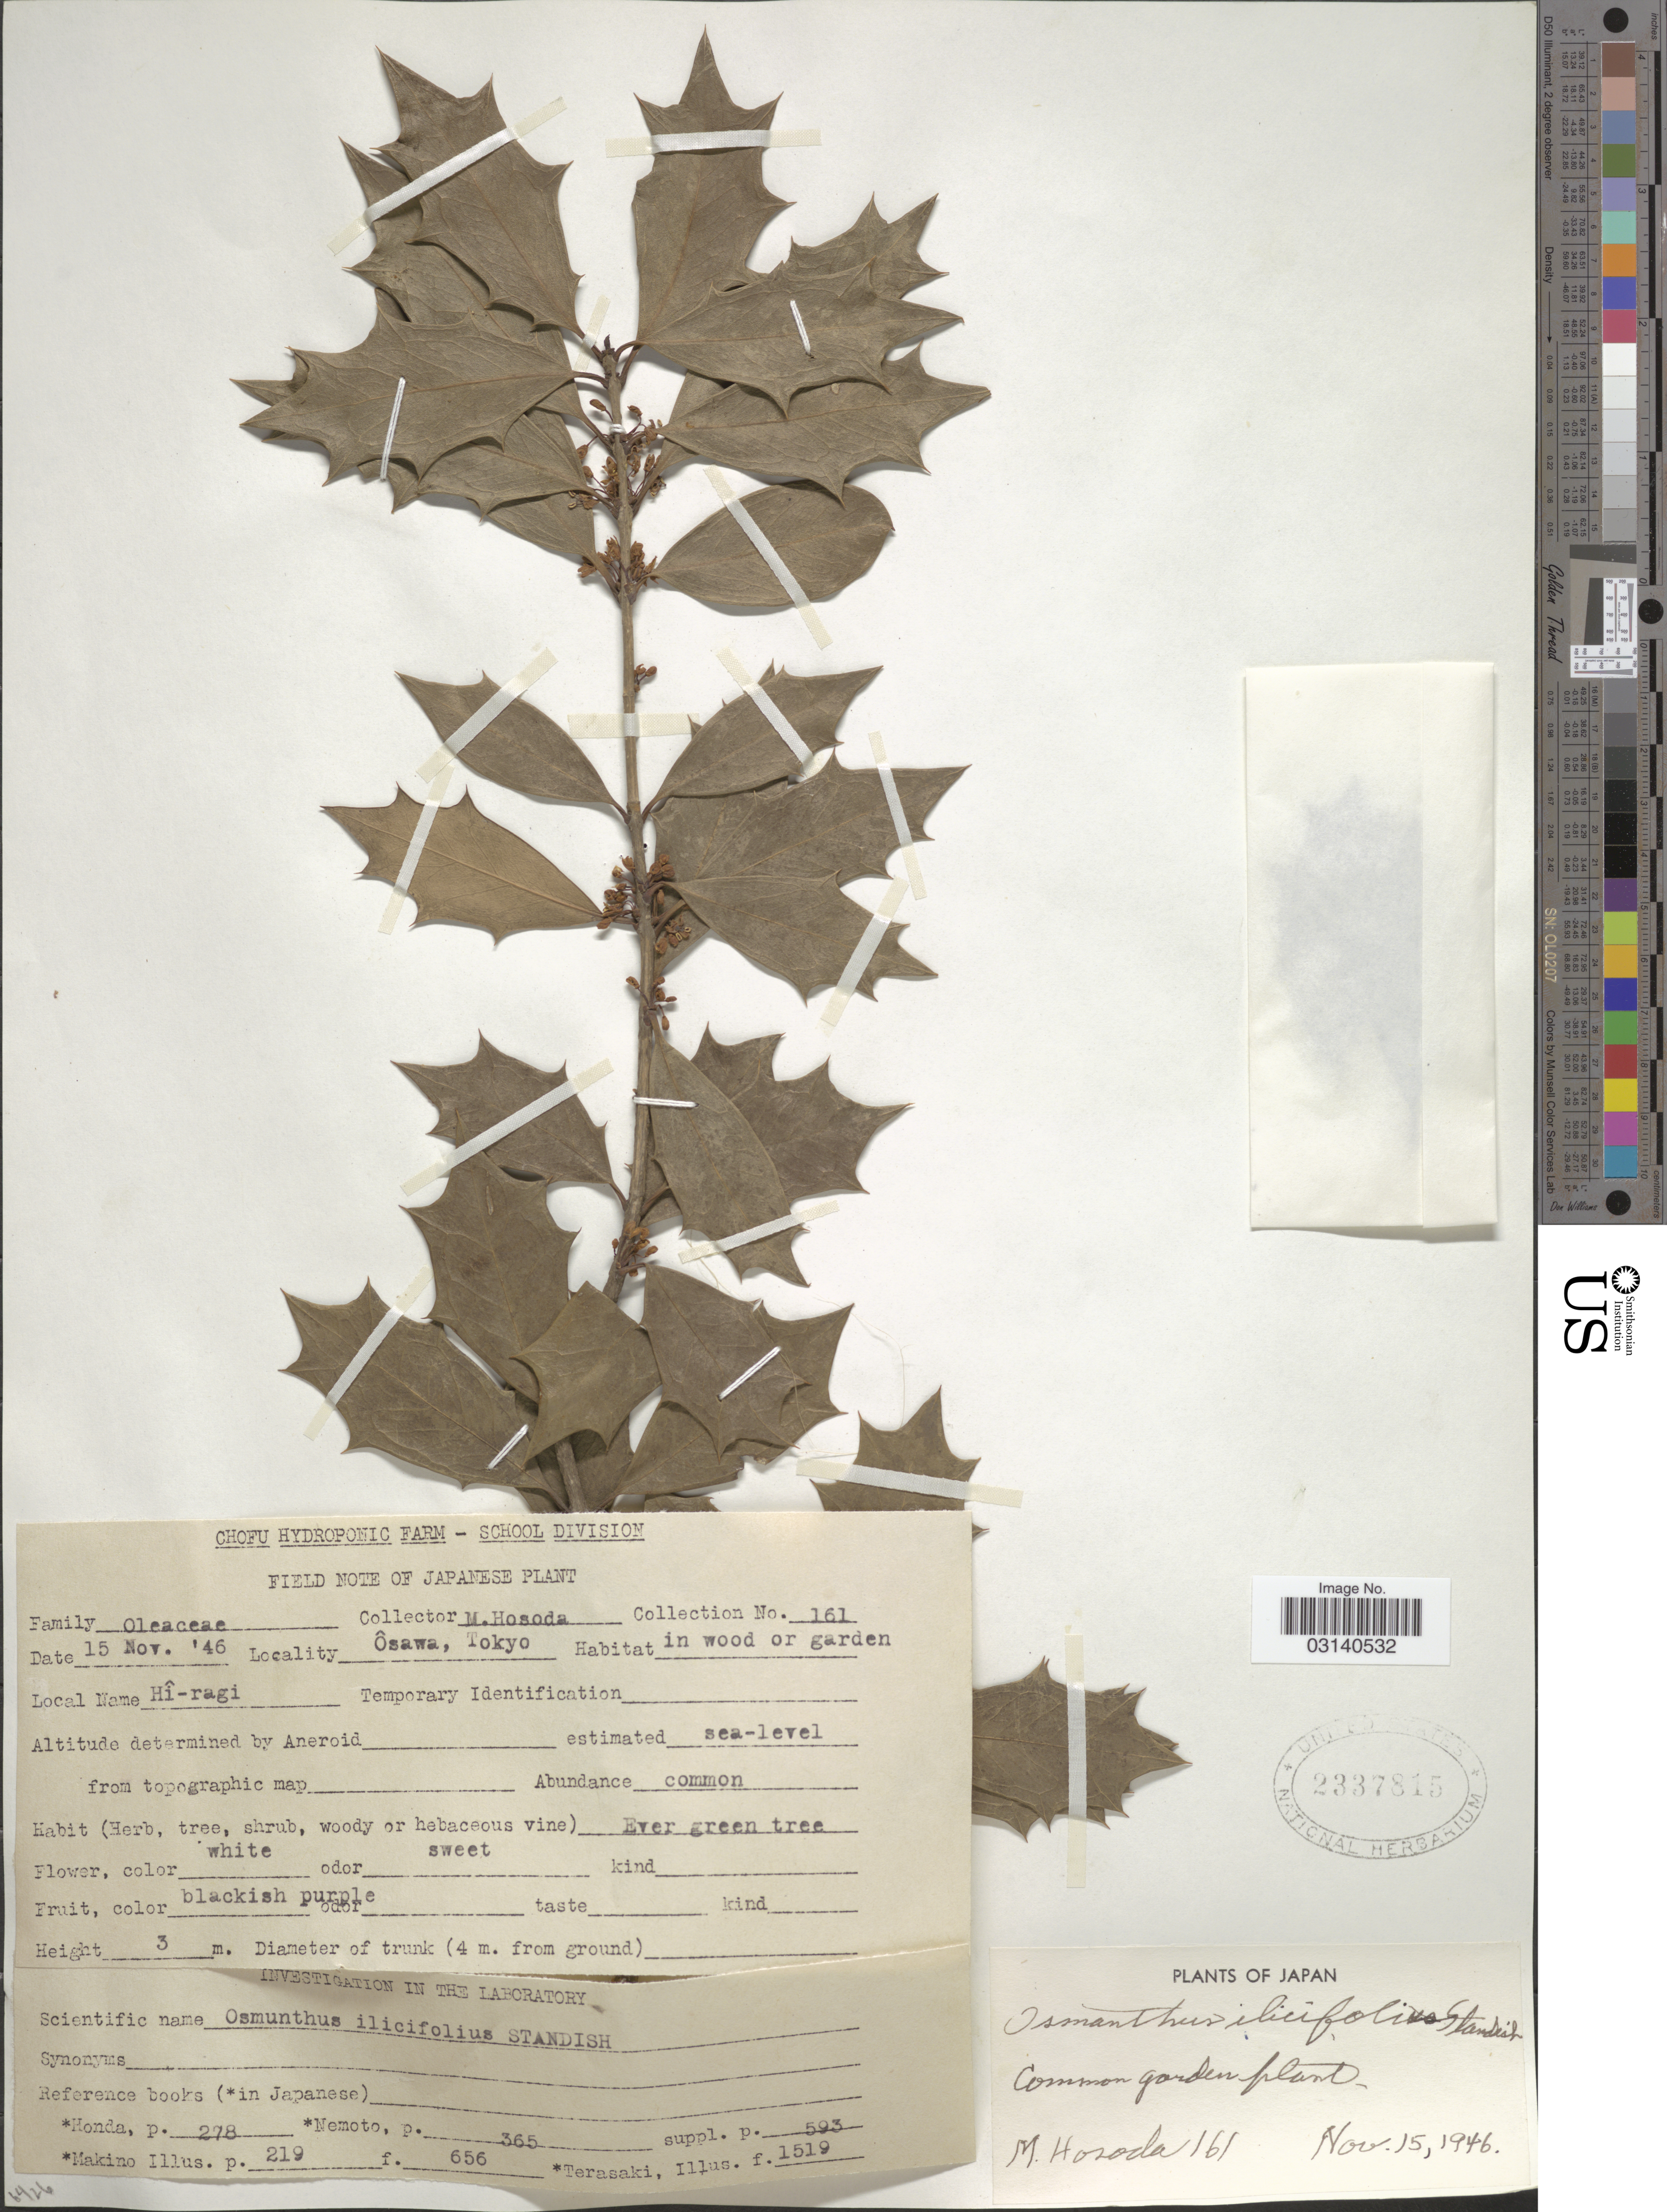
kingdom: Plantae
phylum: Tracheophyta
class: Magnoliopsida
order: Lamiales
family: Oleaceae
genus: Osmanthus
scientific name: Osmanthus heterophyllus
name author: (G. Don) P.S. Green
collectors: M. Hosoda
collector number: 161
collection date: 1946-11-15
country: Japan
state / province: Tokyo, Federal City of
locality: Ôsawa, Tokyo.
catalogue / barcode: US 2337815